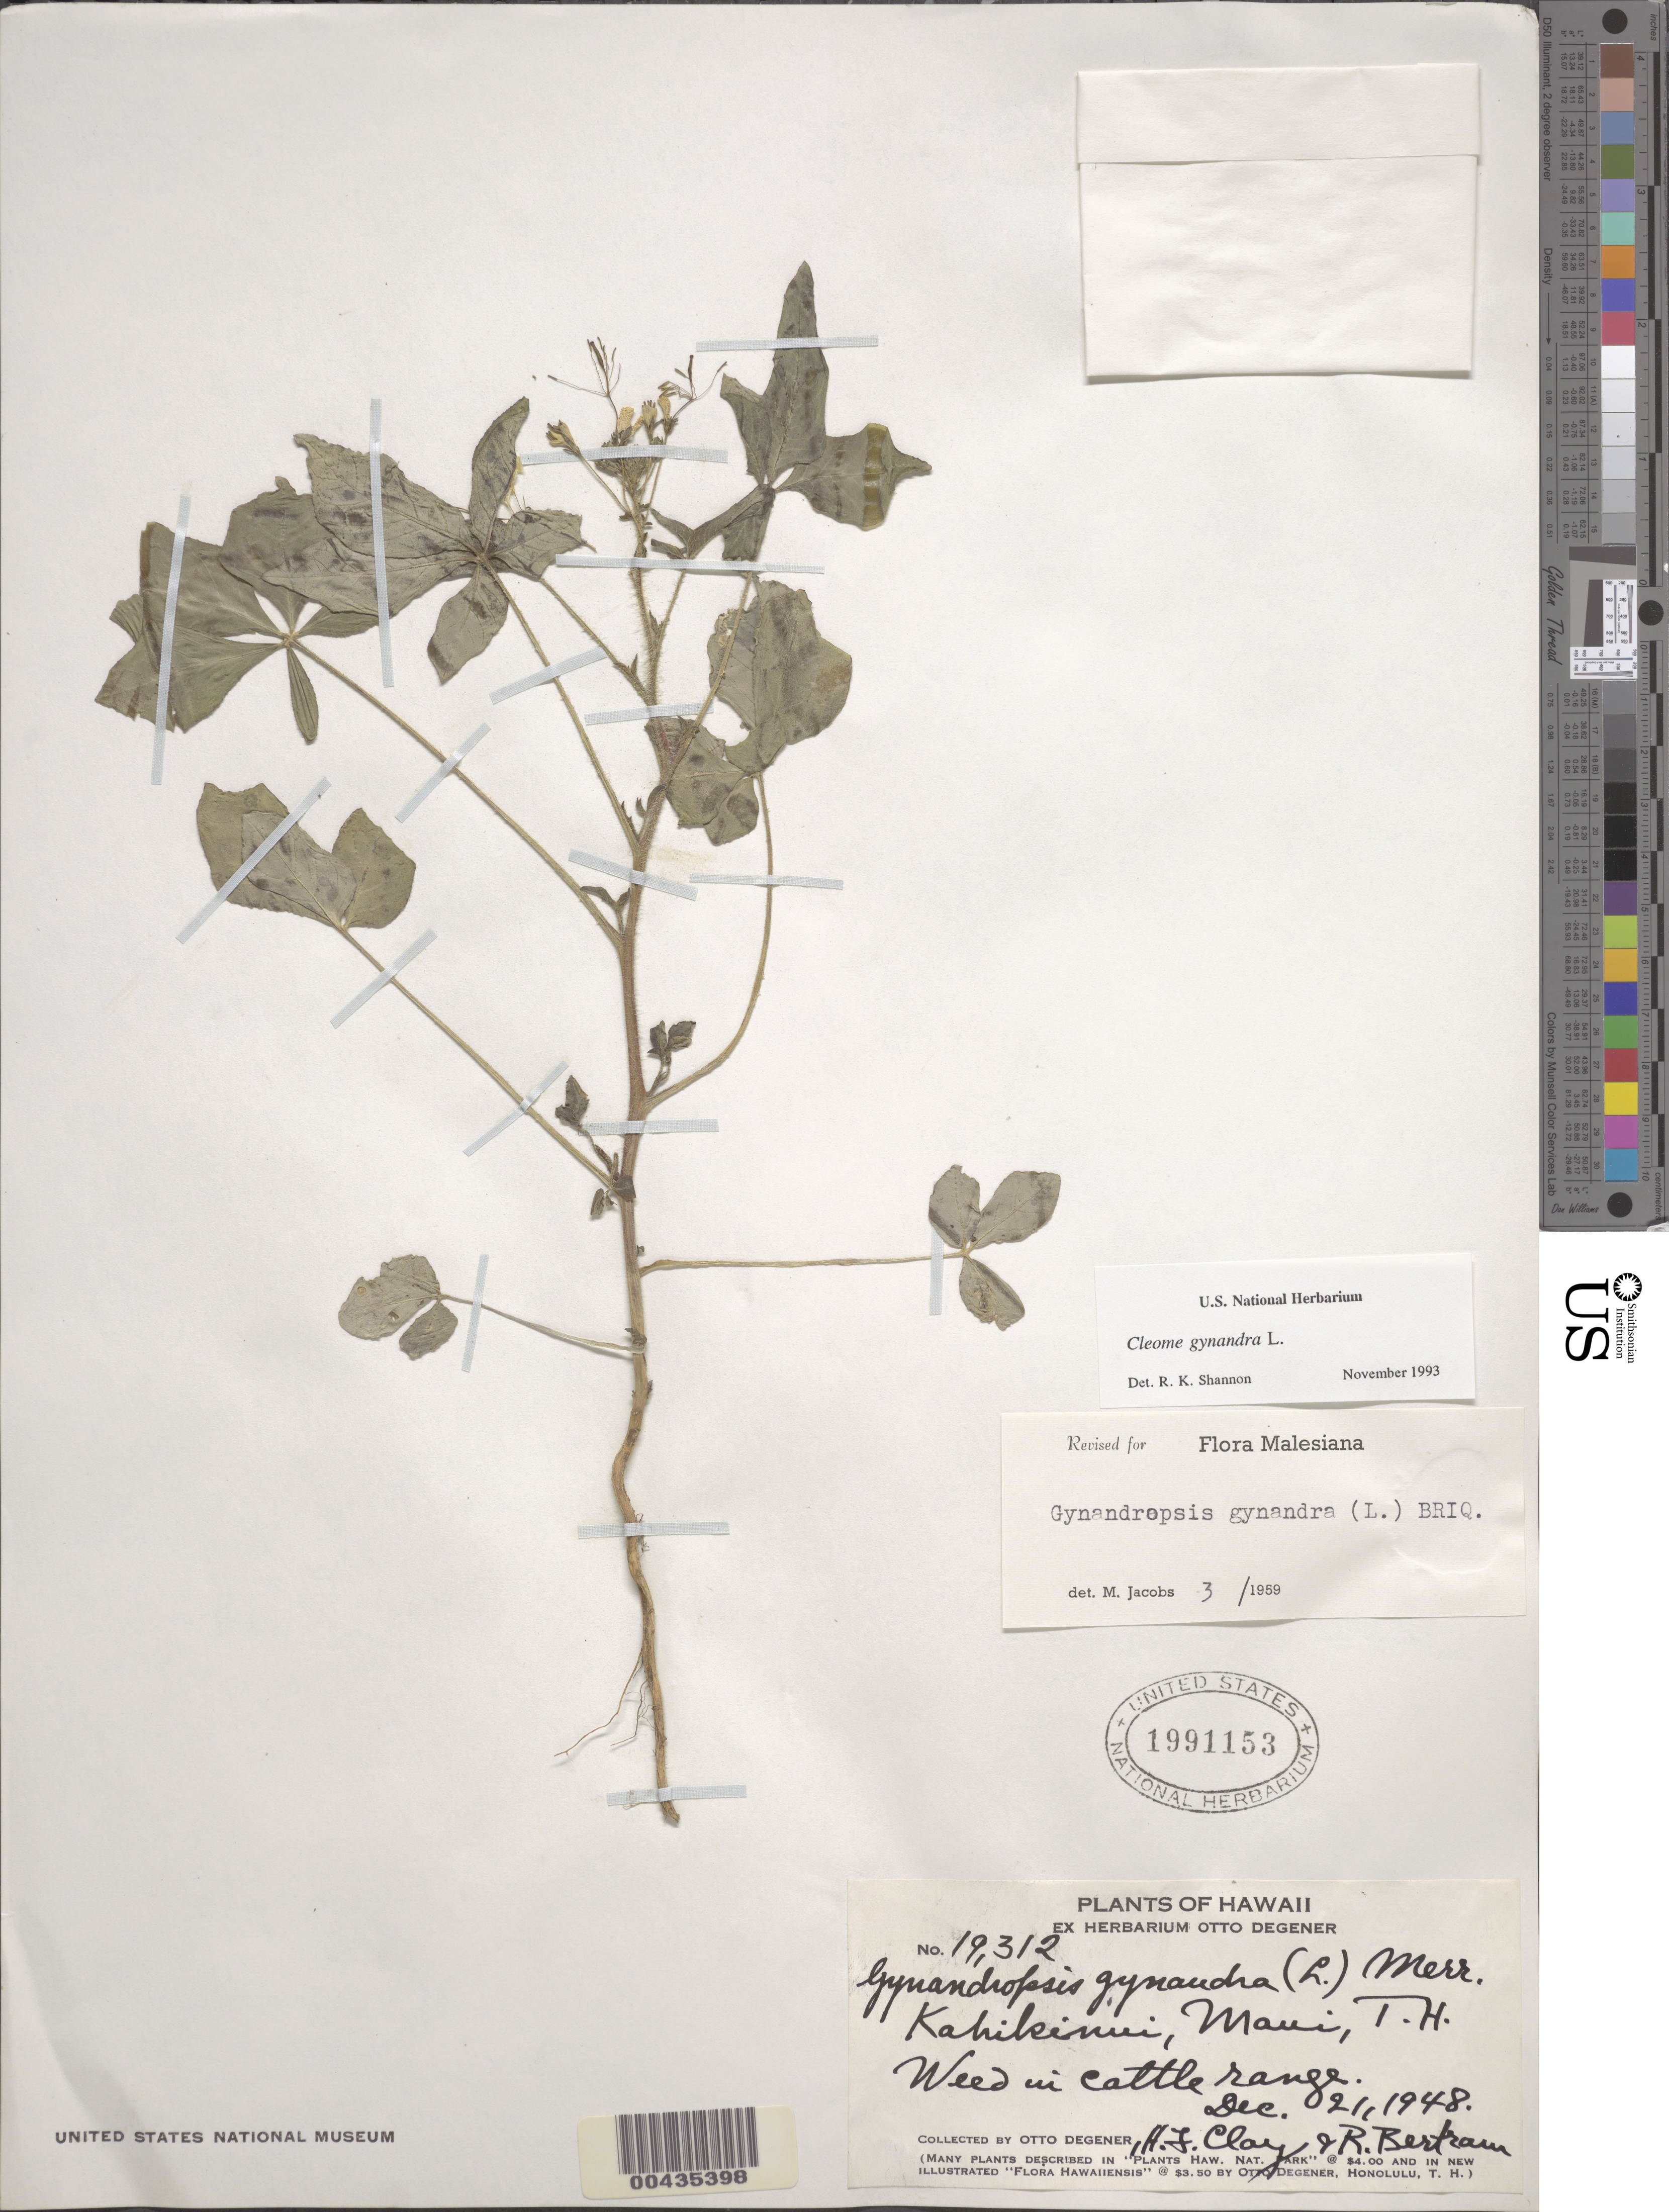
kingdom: Plantae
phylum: Tracheophyta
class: Magnoliopsida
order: Brassicales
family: Cleomaceae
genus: Gynandropsis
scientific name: Gynandropsis gynandra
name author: (L.) Briq.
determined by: Wagner, W. L., (BOT), Smithsonian Institution - National Museum of Natural History (UNITED STATES)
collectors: O. Degener, H. Clay & R. Bertram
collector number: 19312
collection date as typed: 21 Dec 1948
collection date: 1948-12-21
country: United States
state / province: Hawaii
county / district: Maui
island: Maui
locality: Kahikinui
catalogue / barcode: US 1991153